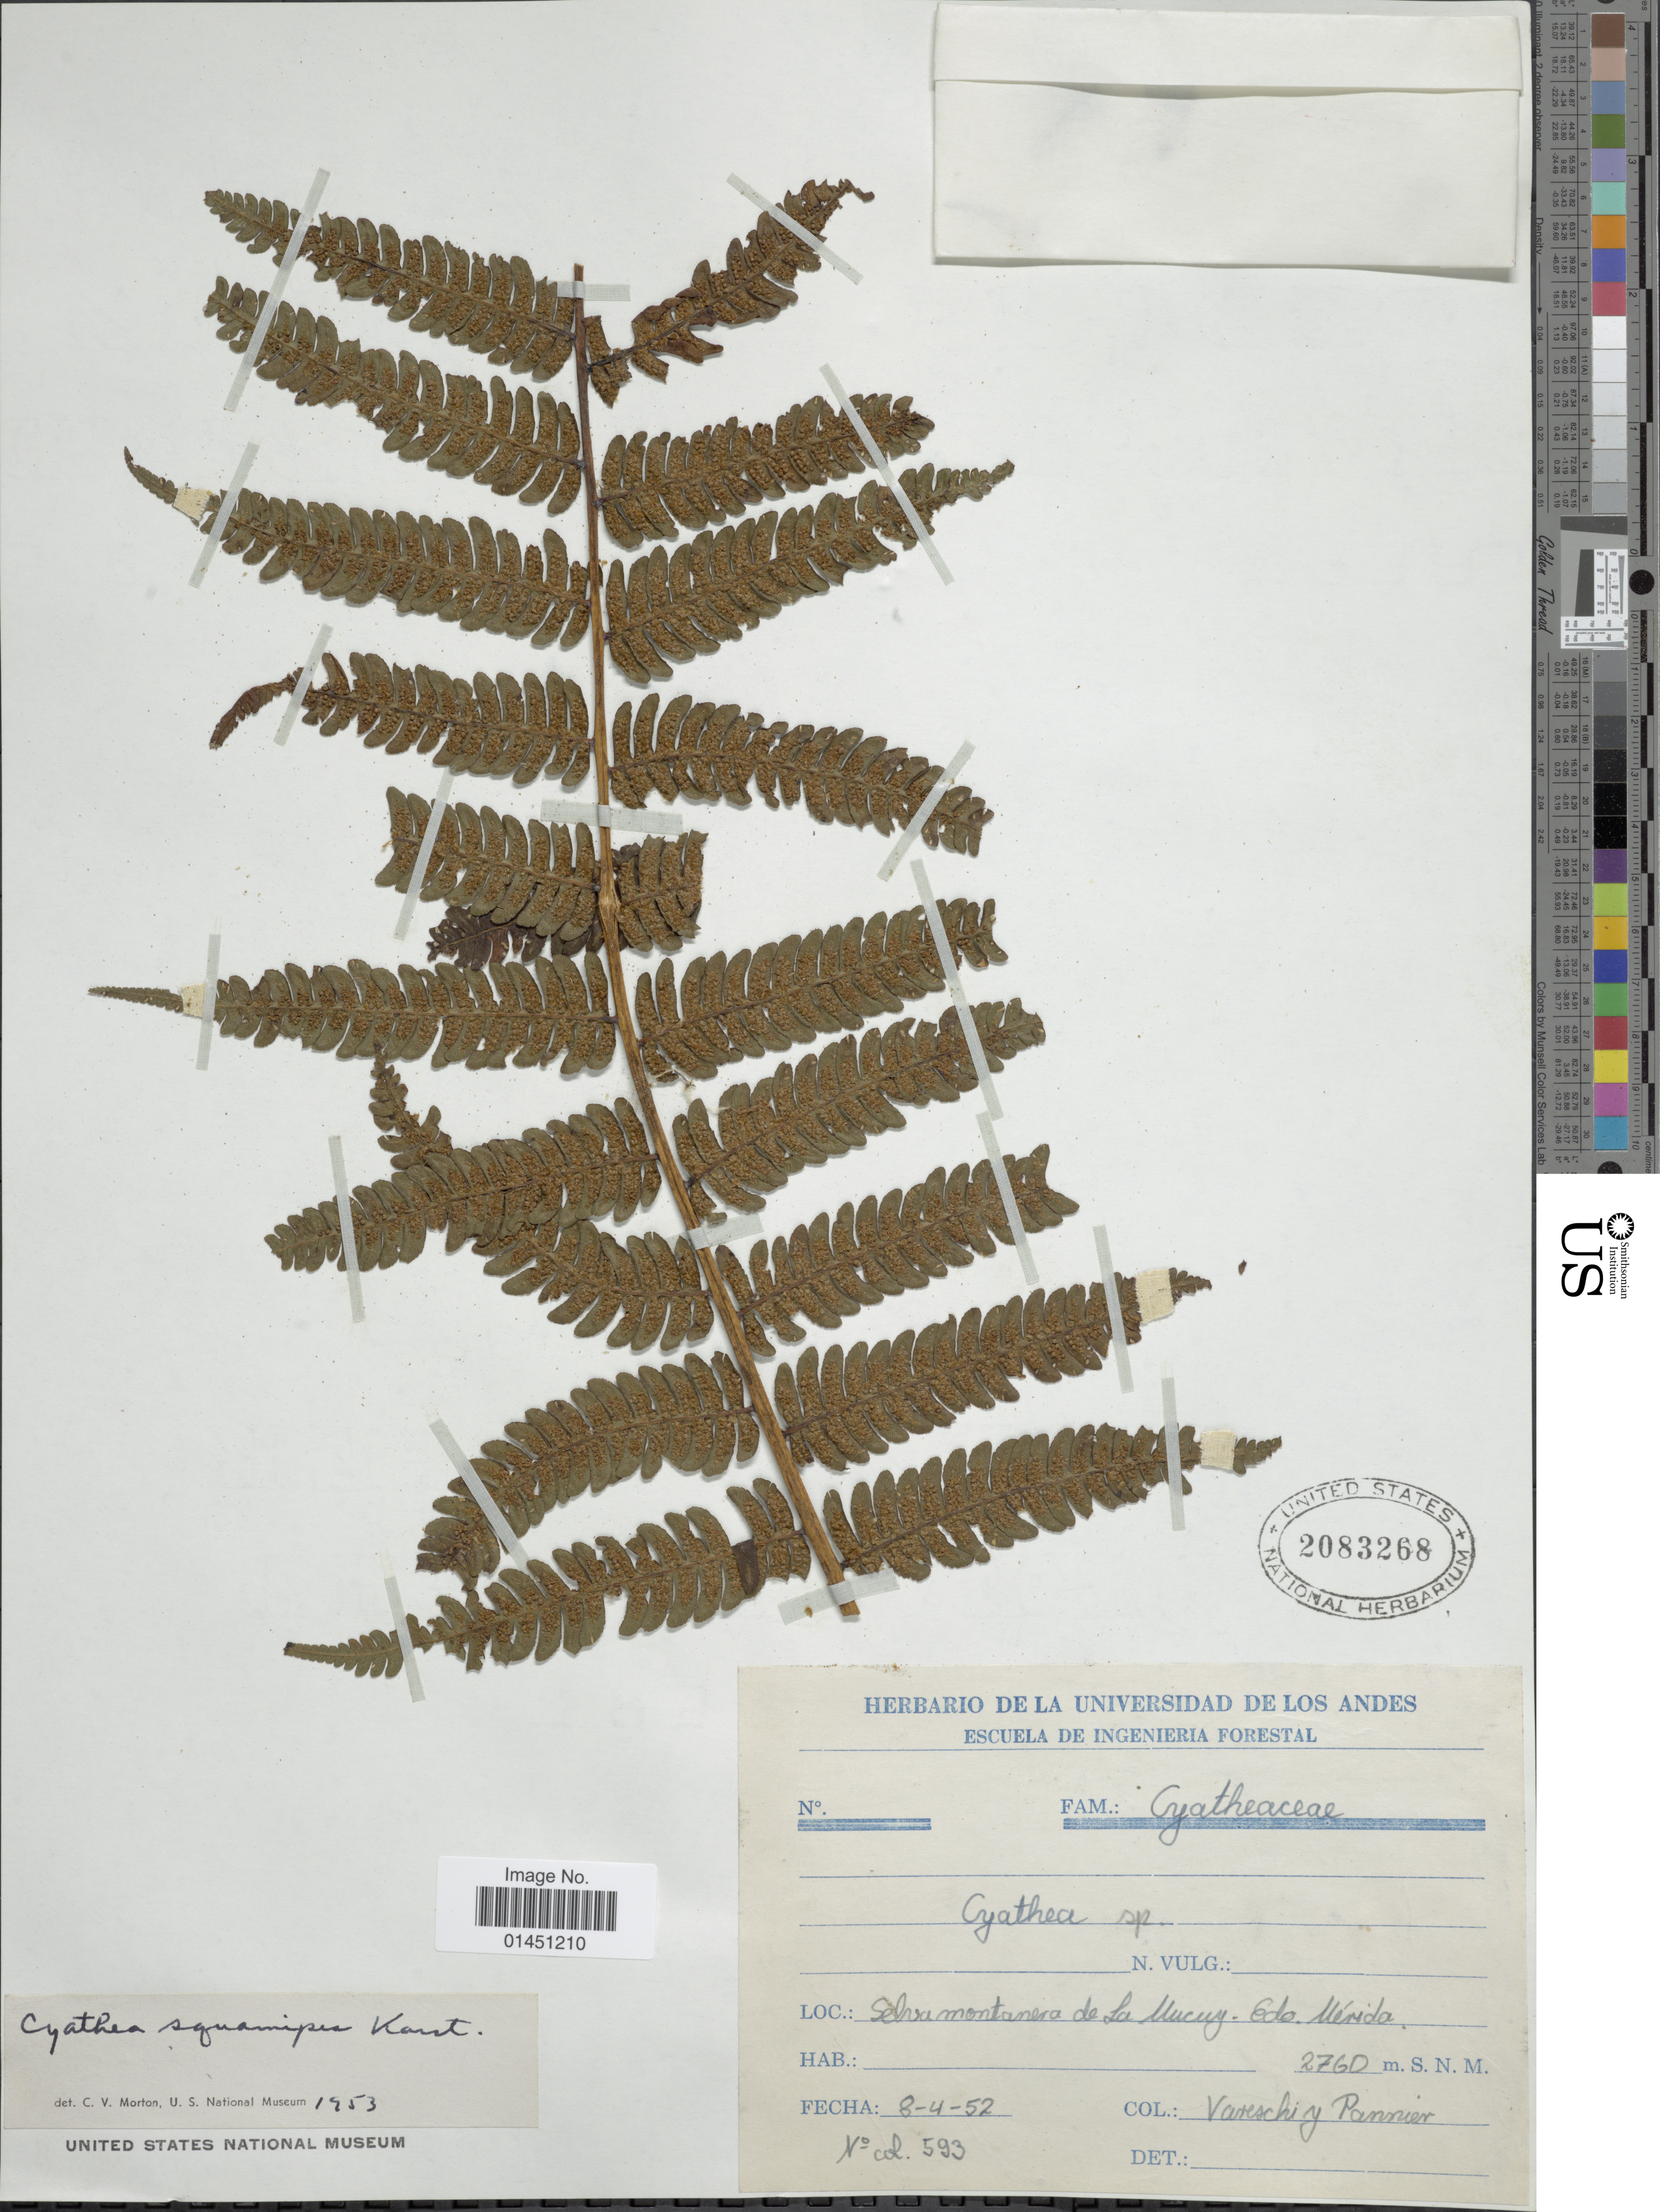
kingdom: Plantae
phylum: Tracheophyta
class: Polypodiopsida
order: Cyatheales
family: Cyatheaceae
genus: Cyathea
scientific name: Cyathea caracasana var. meridensis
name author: (H. Karst.) R.M. Tryon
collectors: -. Vareschi & Pannier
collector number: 593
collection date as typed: Transcribed d/m/y: 8/4/52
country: Venezuela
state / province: Mérida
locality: Selva montanera de La Mucuy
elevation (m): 2760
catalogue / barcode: US 2083268